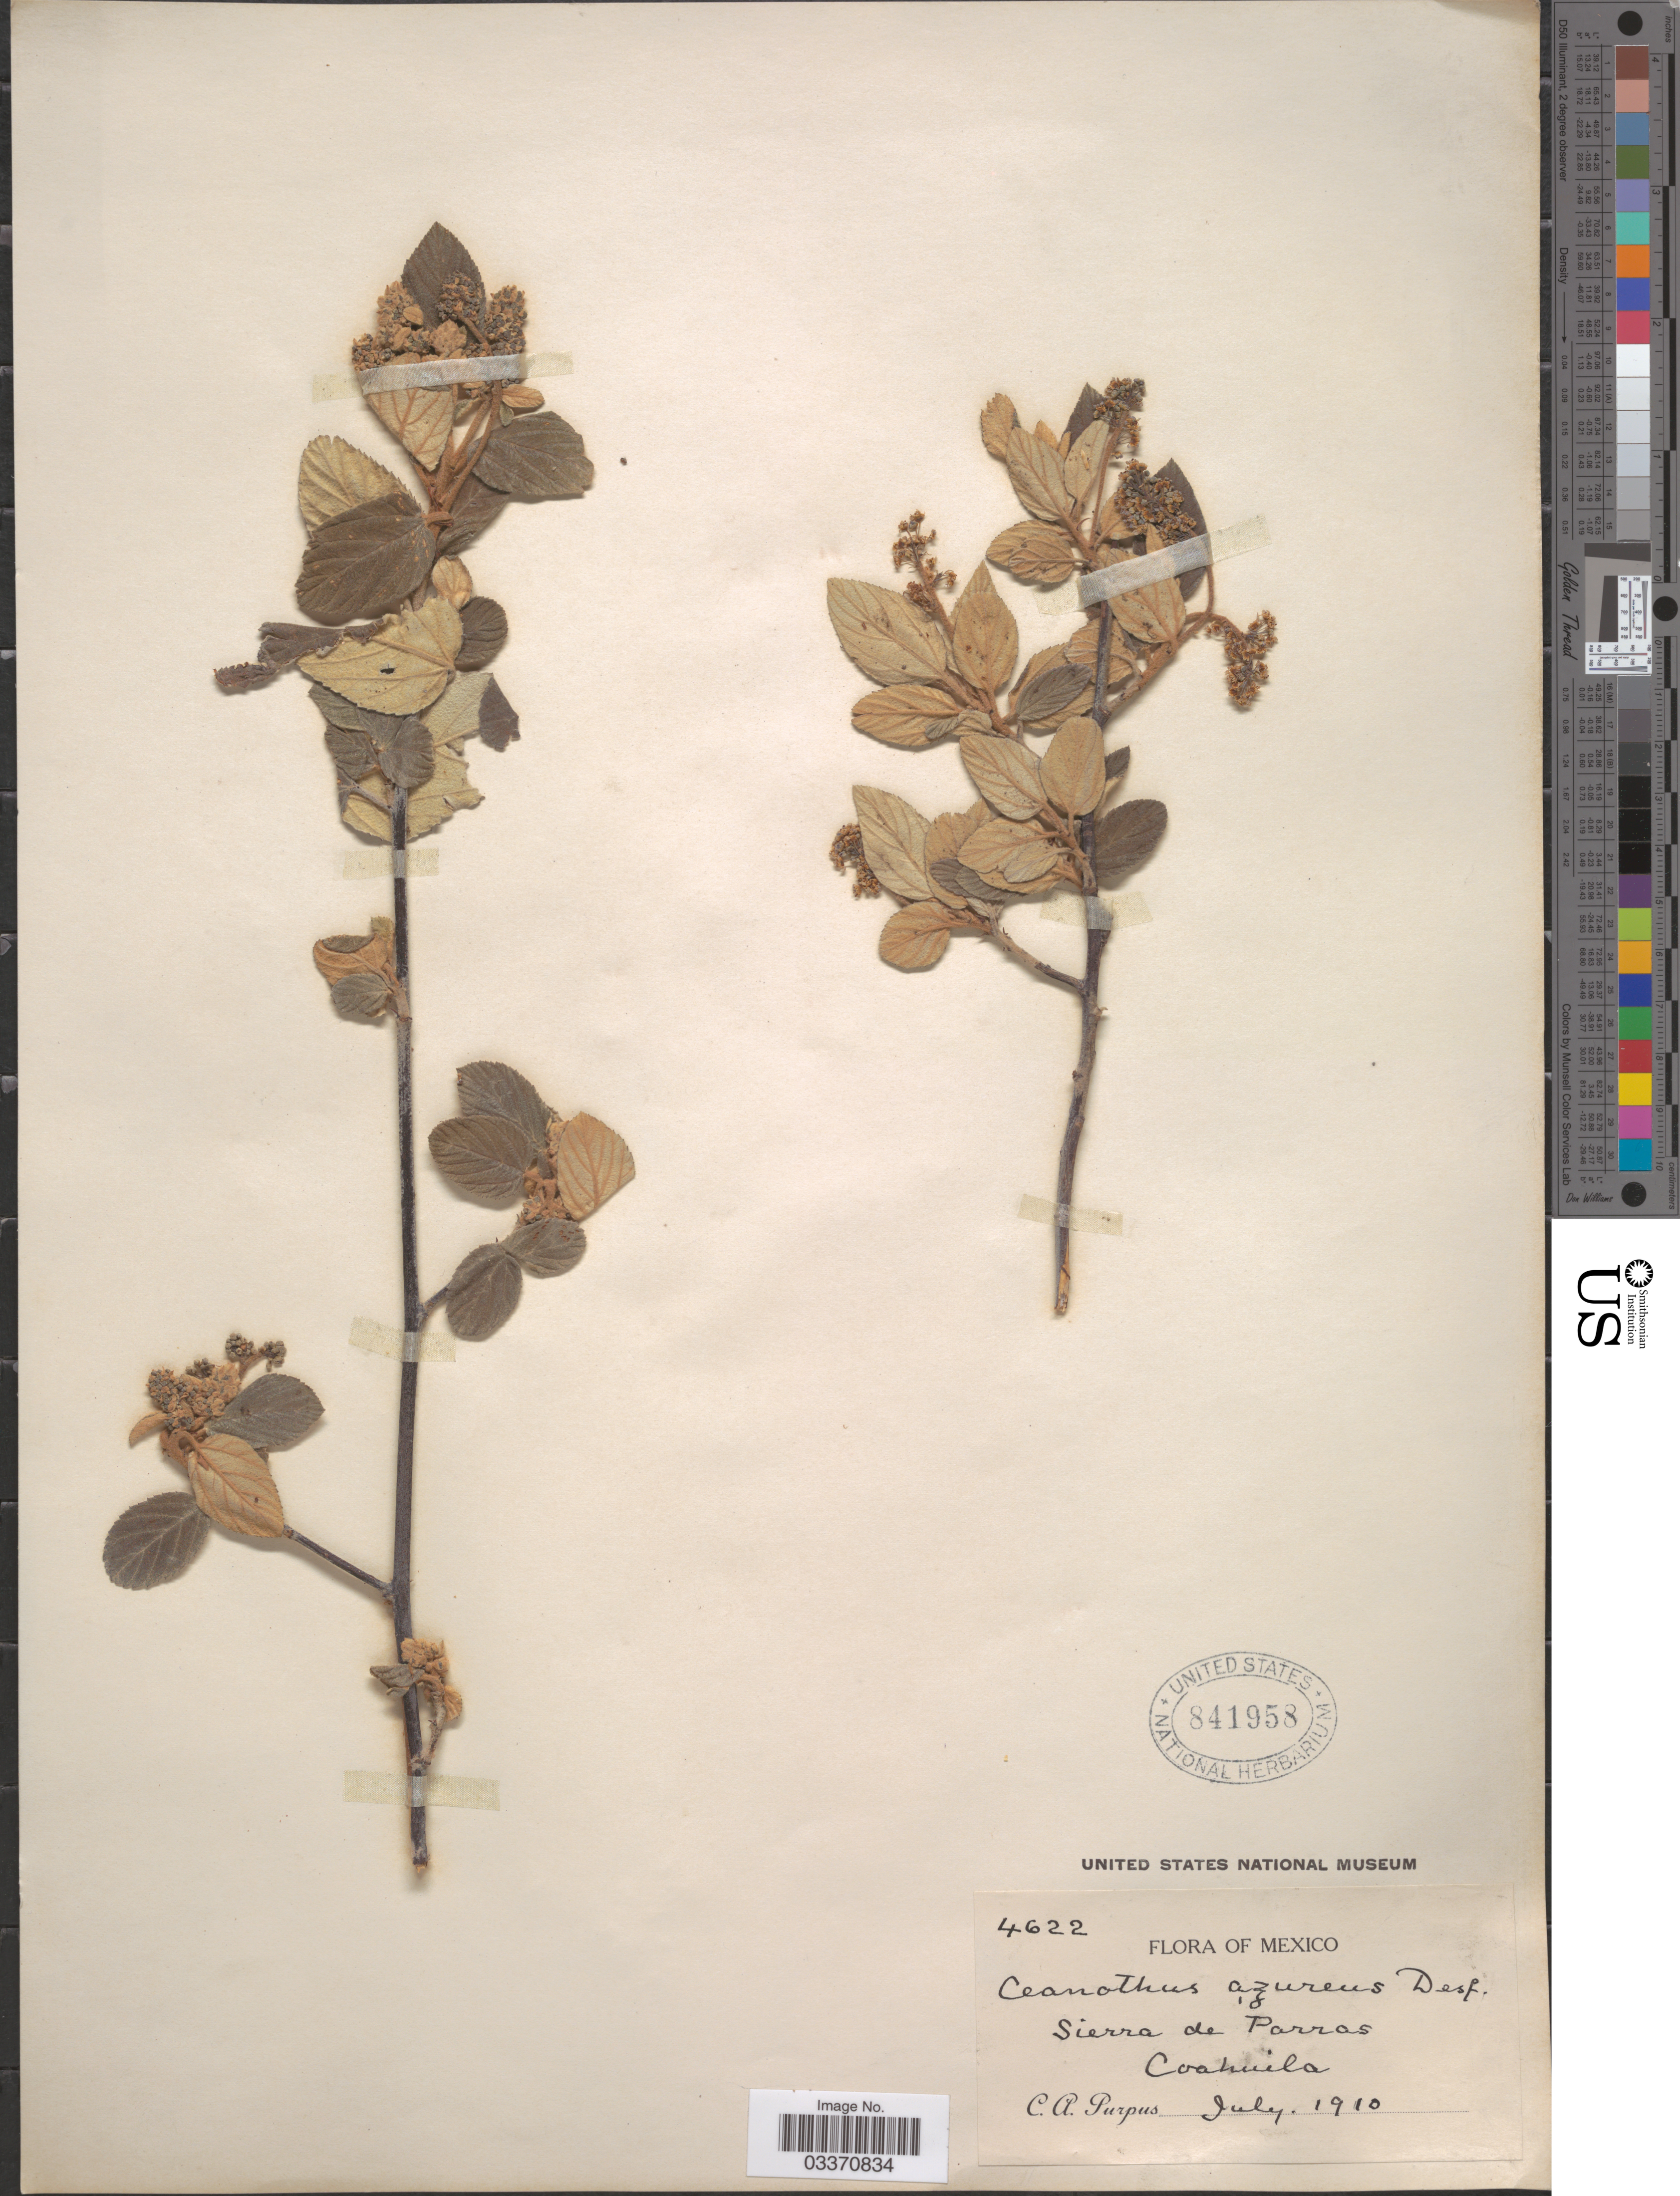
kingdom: Plantae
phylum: Tracheophyta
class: Magnoliopsida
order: Rosales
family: Rhamnaceae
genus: Ceanothus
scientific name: Ceanothus caeruleus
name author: Lag.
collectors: C. A. Purpus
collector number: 4622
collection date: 1910-07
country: Mexico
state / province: Coahuila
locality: Sierra de Parras.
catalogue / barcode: US 841958